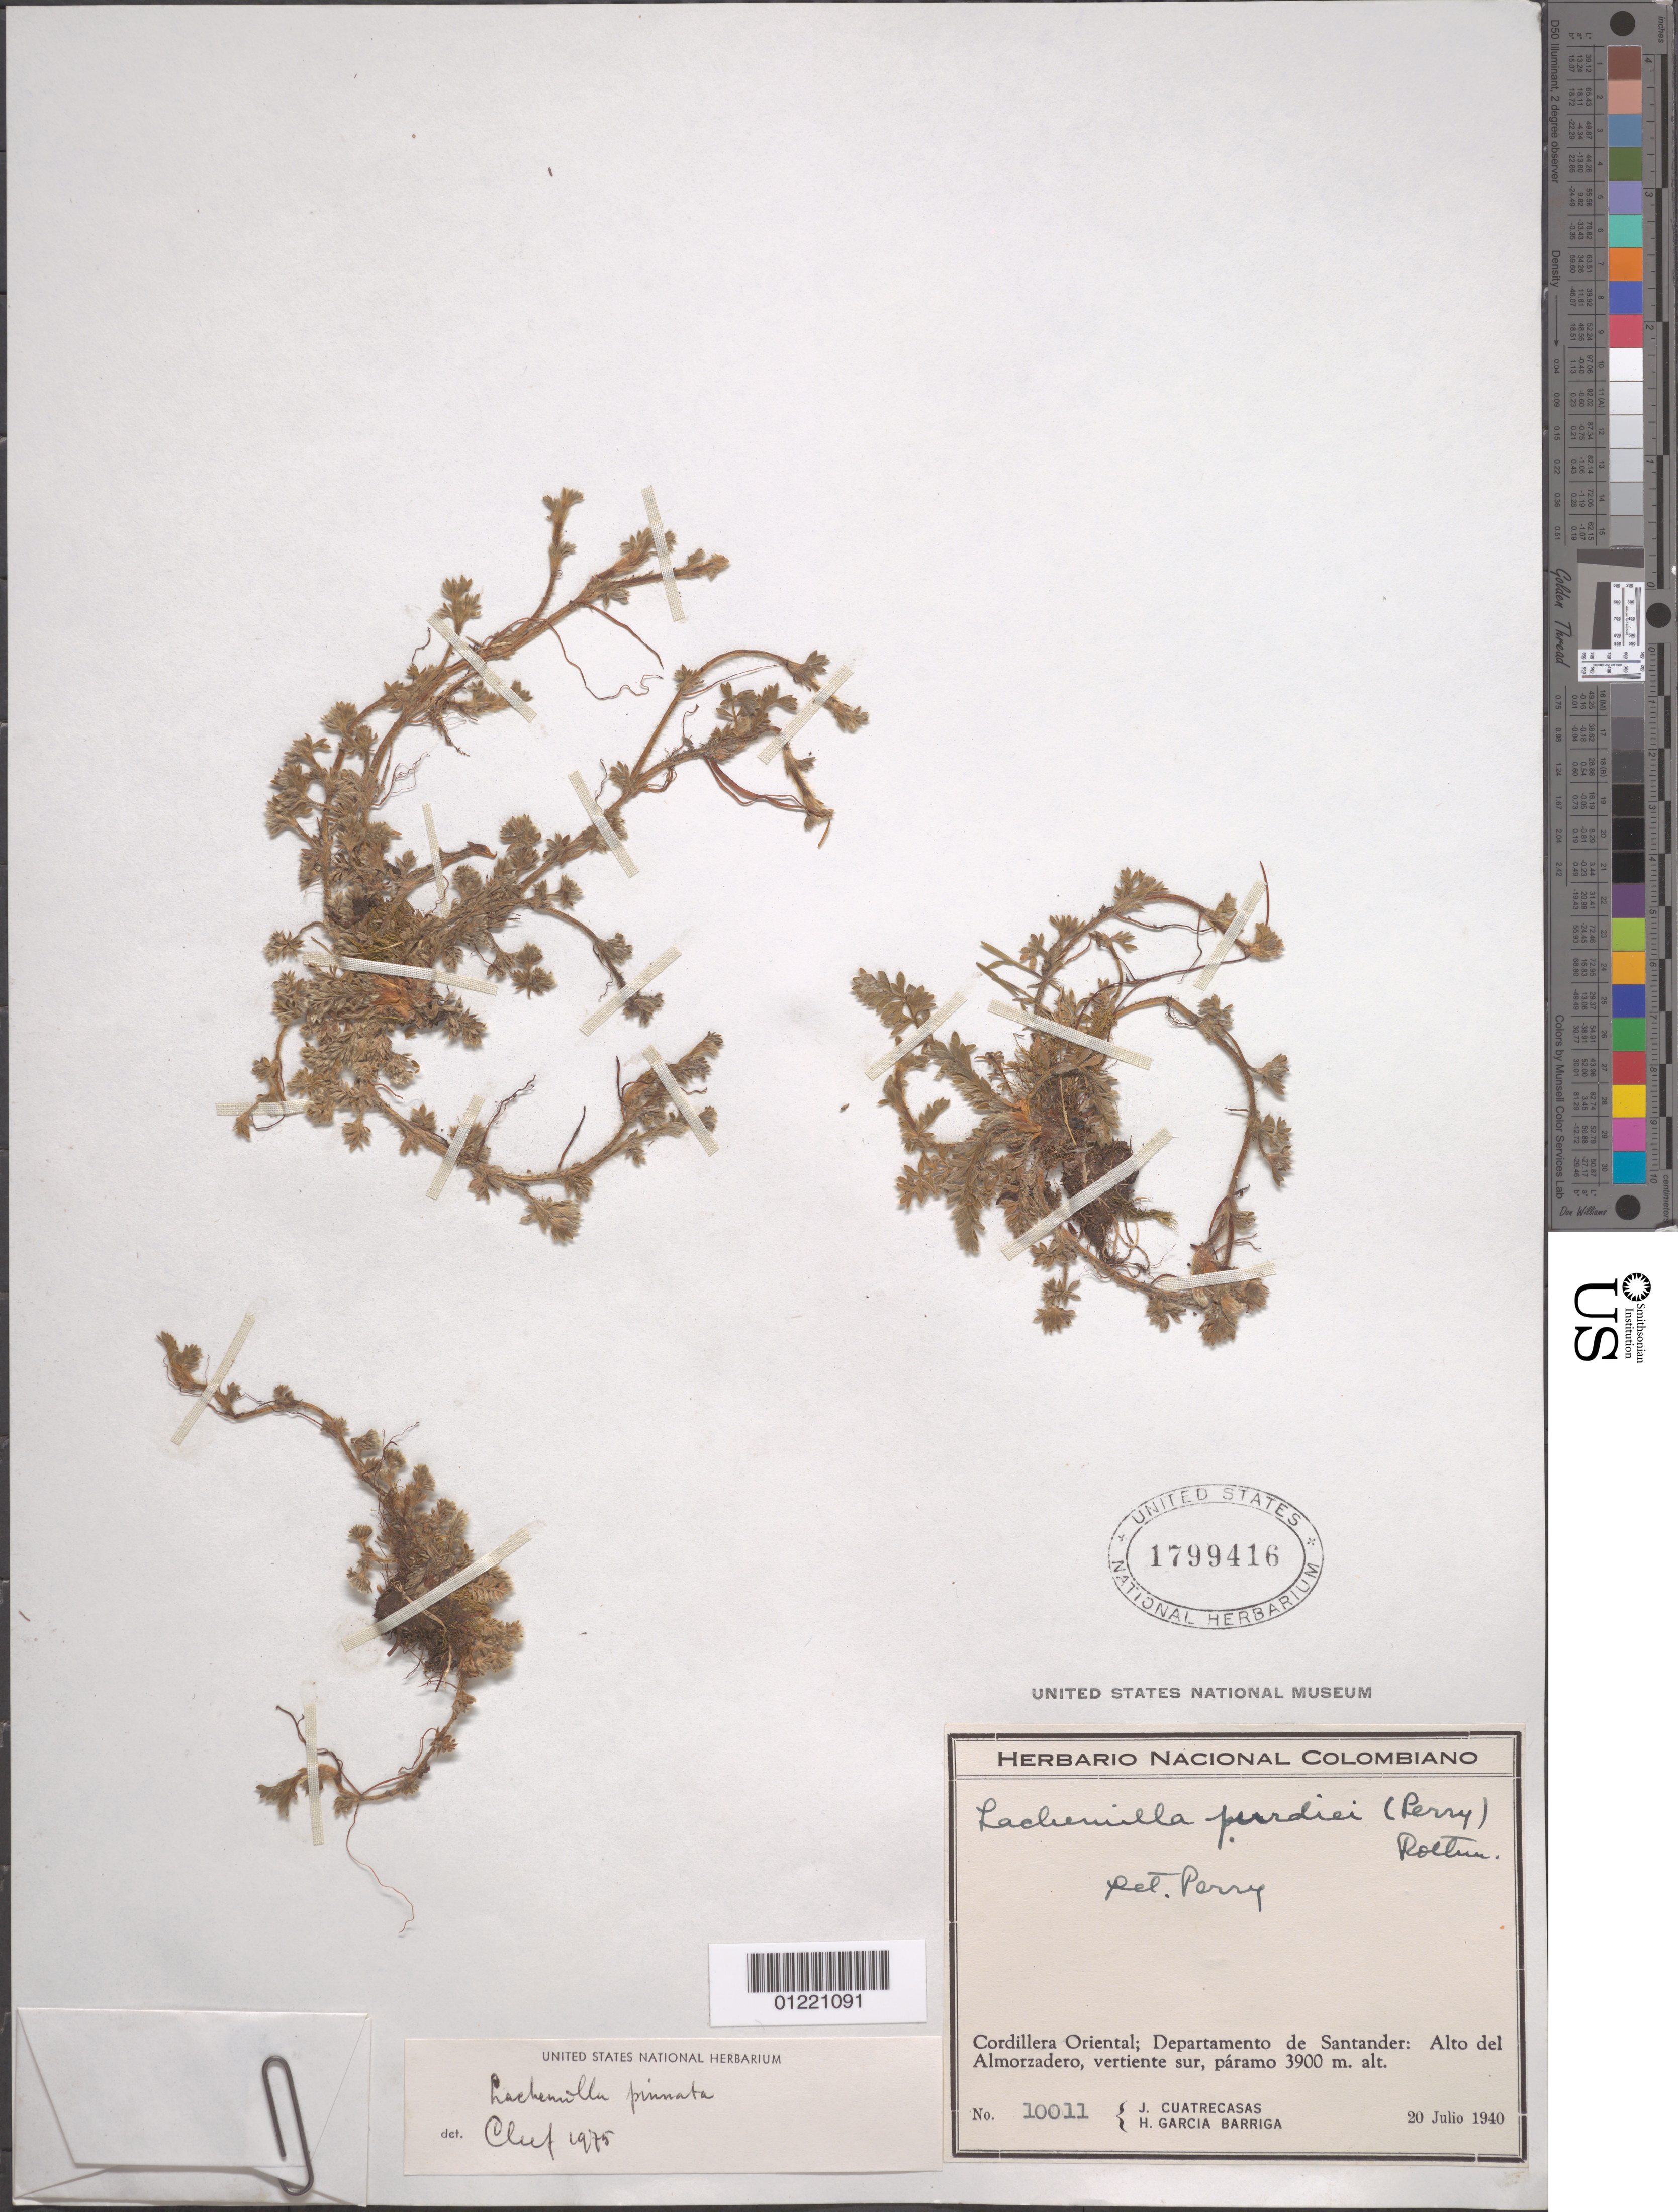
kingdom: Plantae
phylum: Tracheophyta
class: Magnoliopsida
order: Rosales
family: Rosaceae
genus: Lachemilla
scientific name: Lachemilla pinnata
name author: (Ruiz & Pav.) Rothm.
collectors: J. Cuatrecasas & H. García Barriga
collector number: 10011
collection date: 1940-07-20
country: Colombia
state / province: Santander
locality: Cordillera Oriental; Departamento de Santander: Alto del Almorzadero, vertiente sur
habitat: paramo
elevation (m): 3900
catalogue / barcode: US 1799416